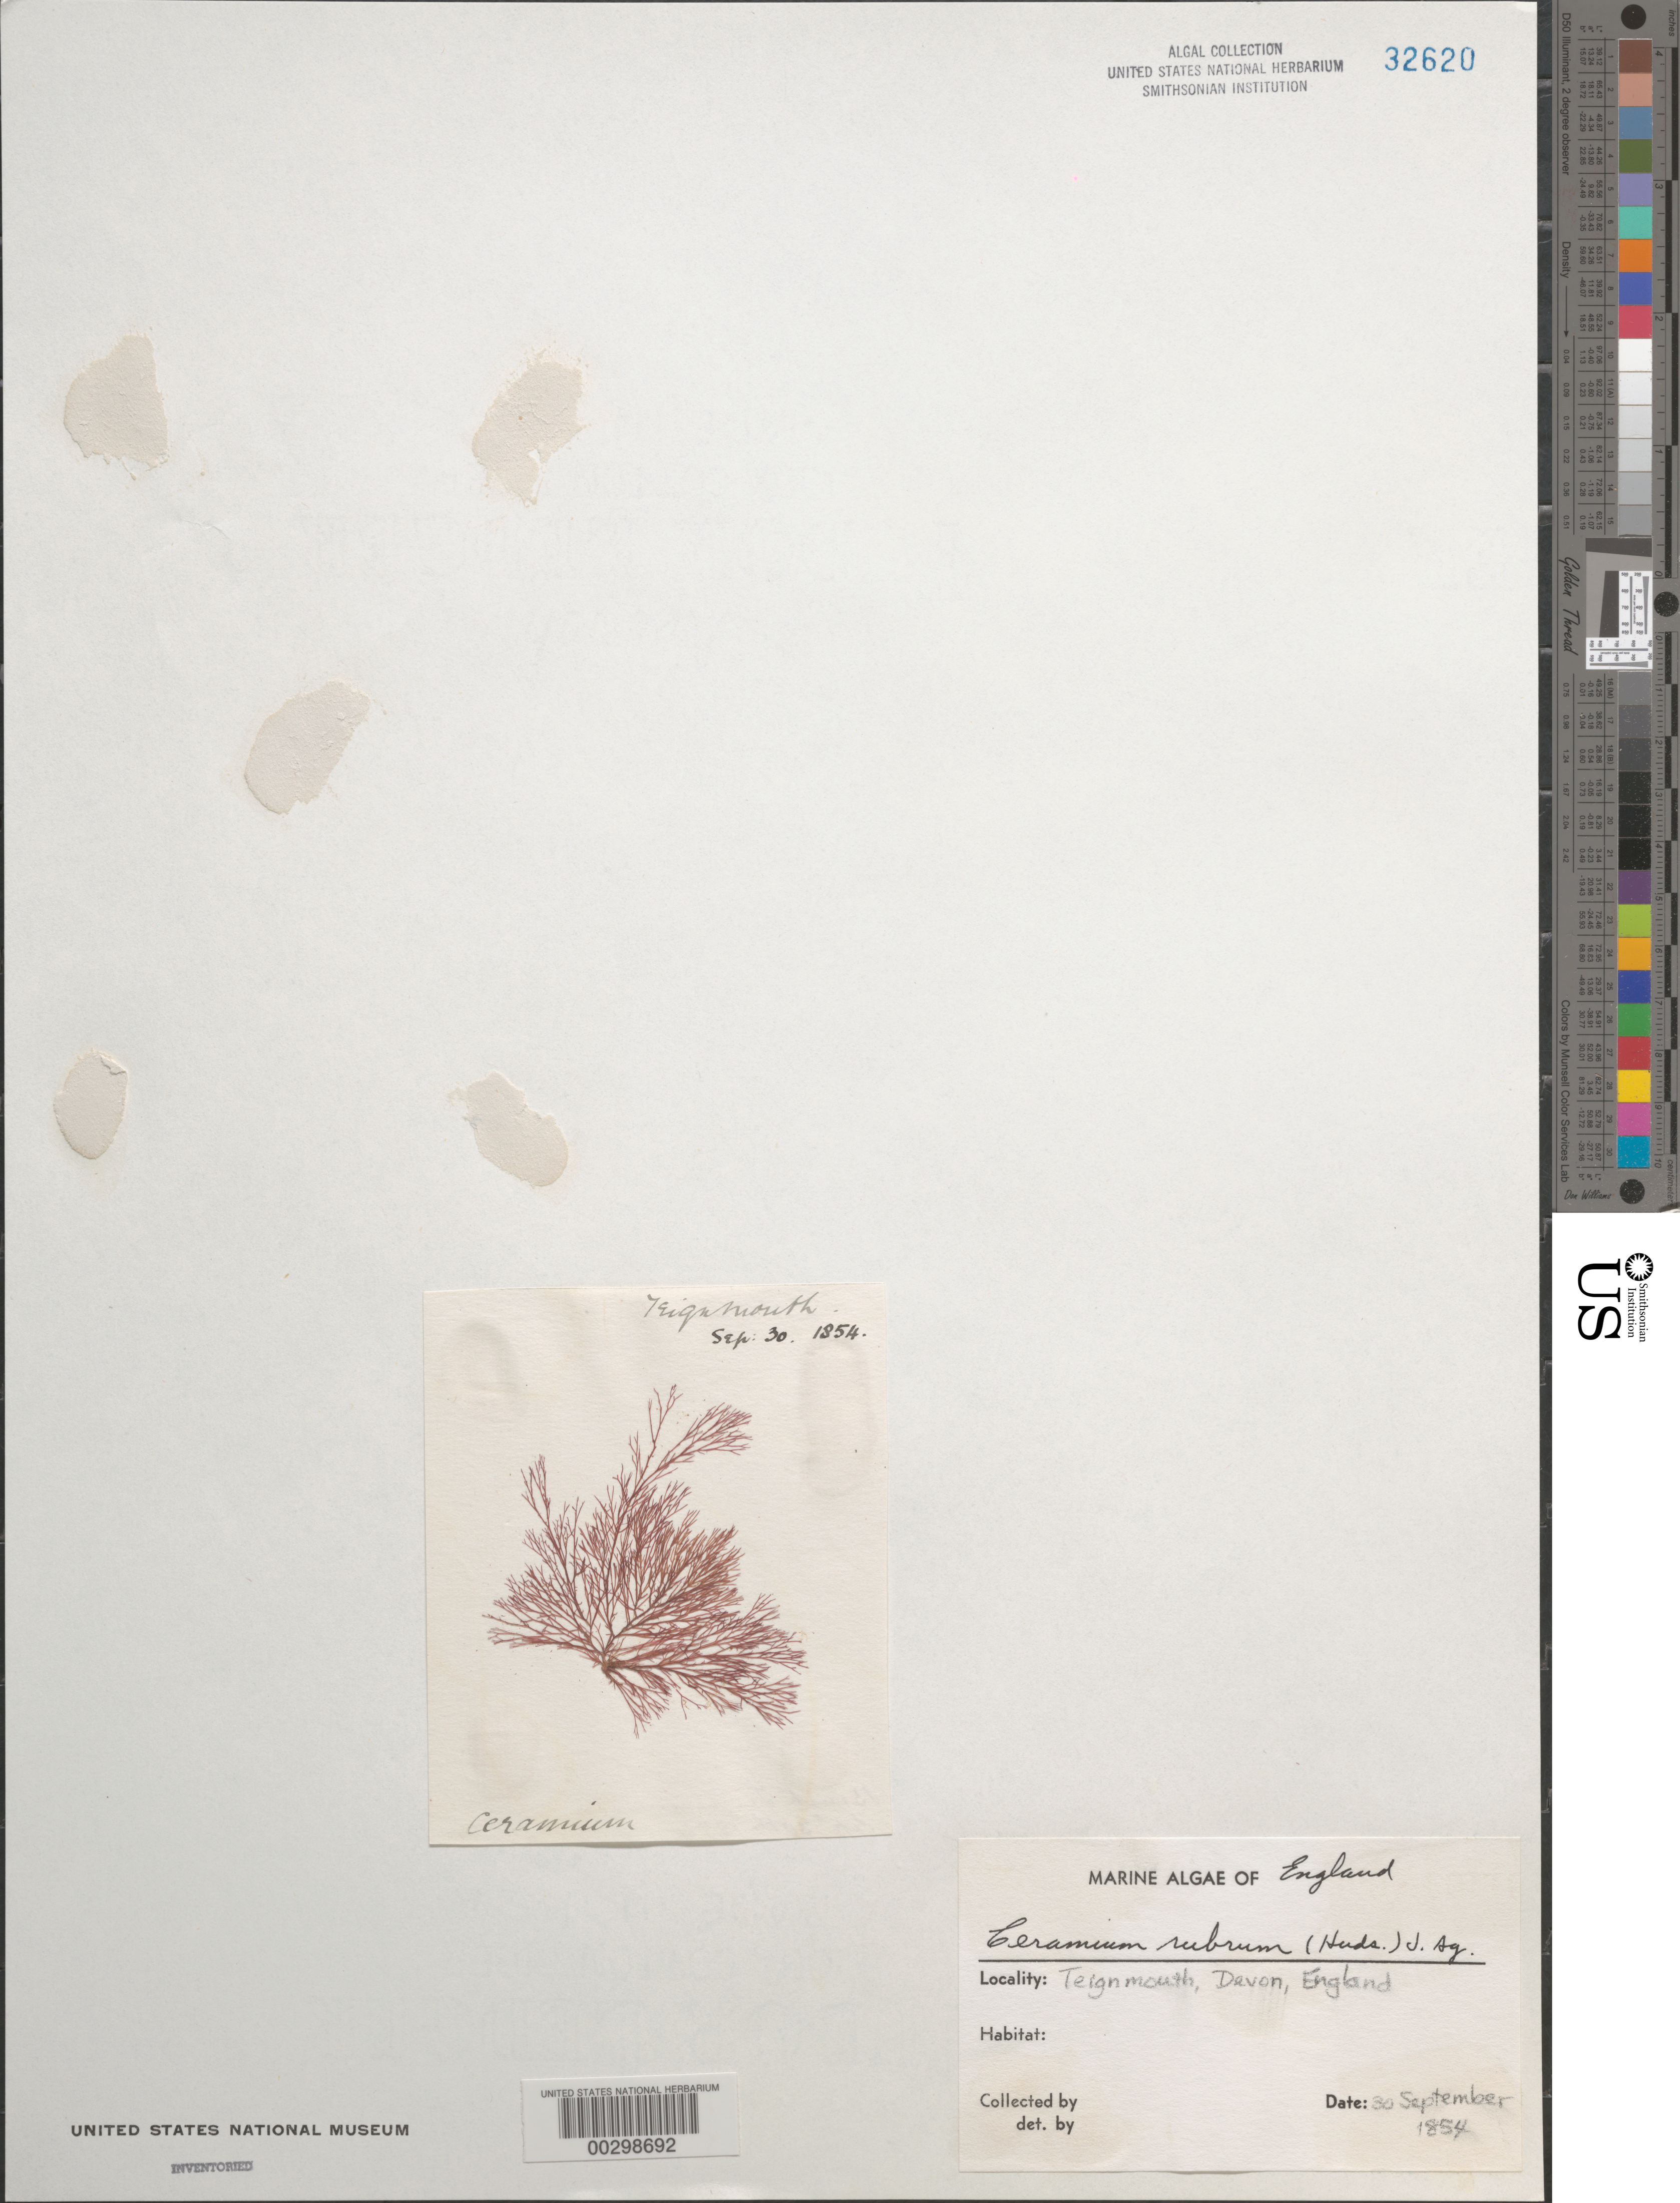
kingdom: Plantae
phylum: Rhodophyta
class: Florideophyceae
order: Ceramiales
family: Ceramiaceae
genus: Ceramium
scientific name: Ceramium rubrum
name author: C. Agardh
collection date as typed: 30 Sep 1854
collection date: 1854-09-30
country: United Kingdom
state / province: England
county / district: Devon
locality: Teignmouth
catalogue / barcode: US 32620